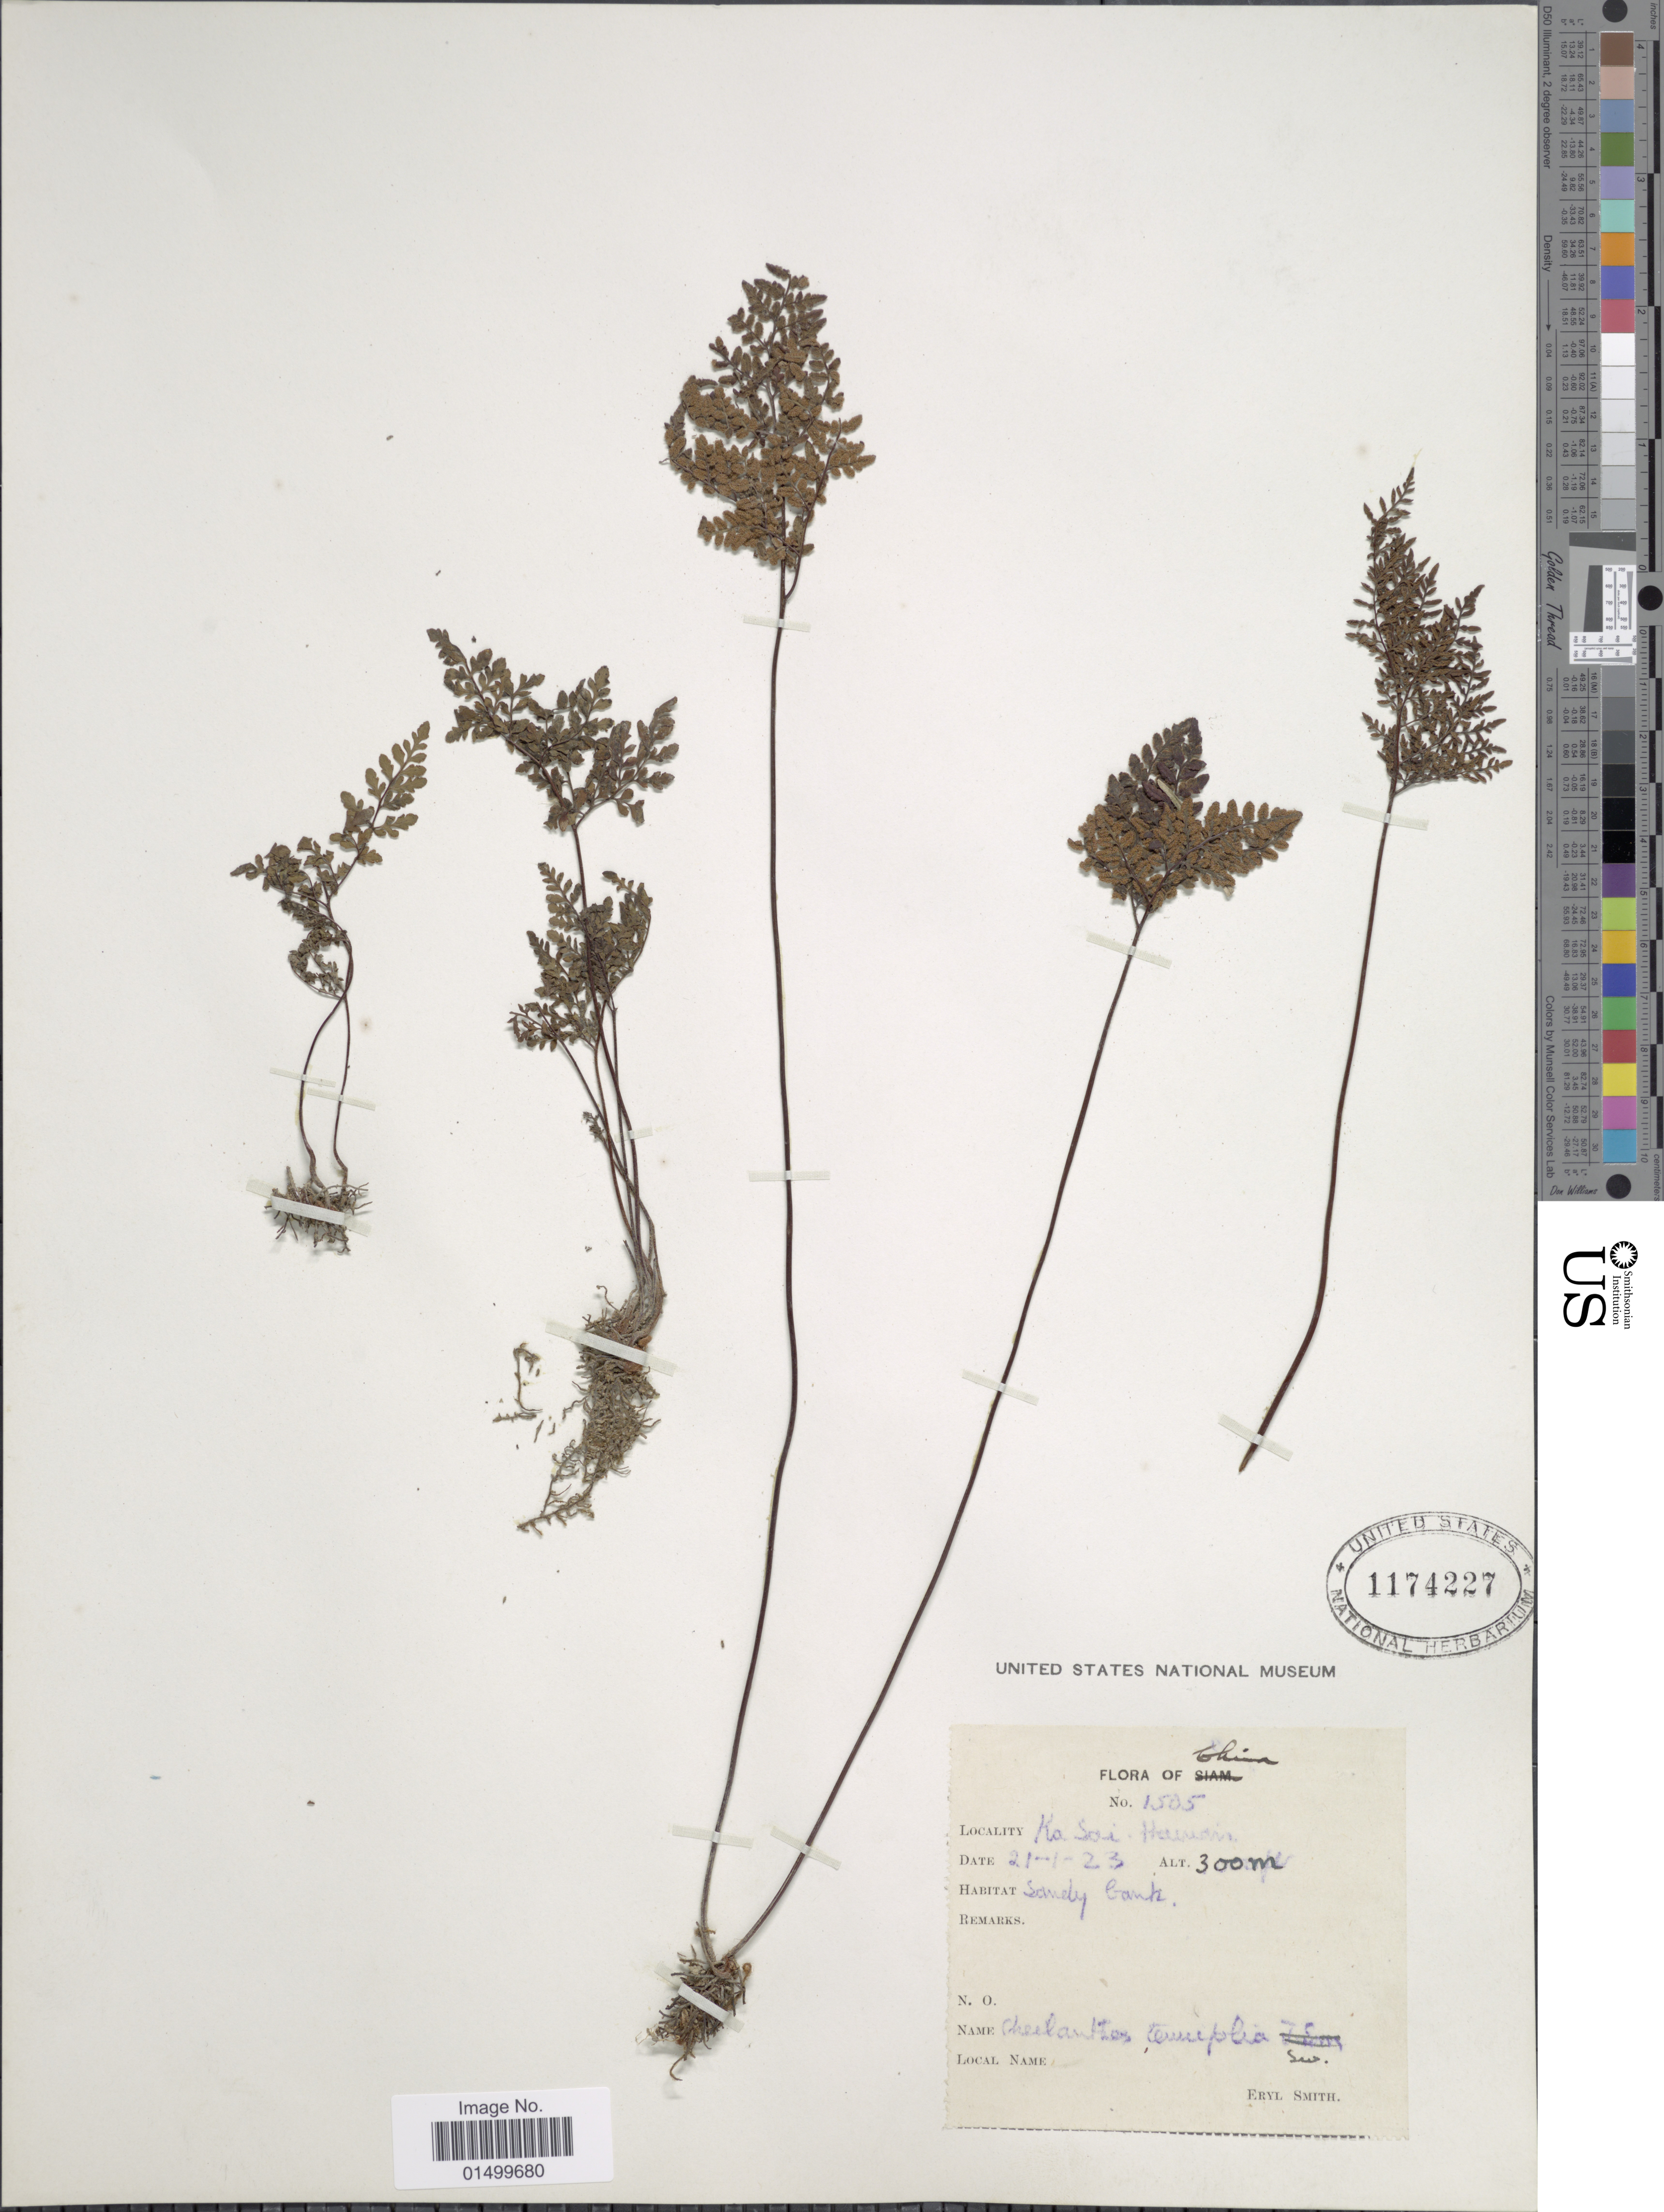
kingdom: Plantae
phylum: Tracheophyta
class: Polypodiopsida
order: Polypodiales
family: Pteridaceae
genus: Cheilanthes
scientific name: Cheilanthes tenuifolia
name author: (Burm. f.) Sw.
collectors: C. E. Smith Jr.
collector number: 1505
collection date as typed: Transcribed d/m/y: 21/1/23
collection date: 1923-01-21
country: China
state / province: Hainan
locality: Ka Soi. Sandy bank.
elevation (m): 300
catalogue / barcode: US 1174227